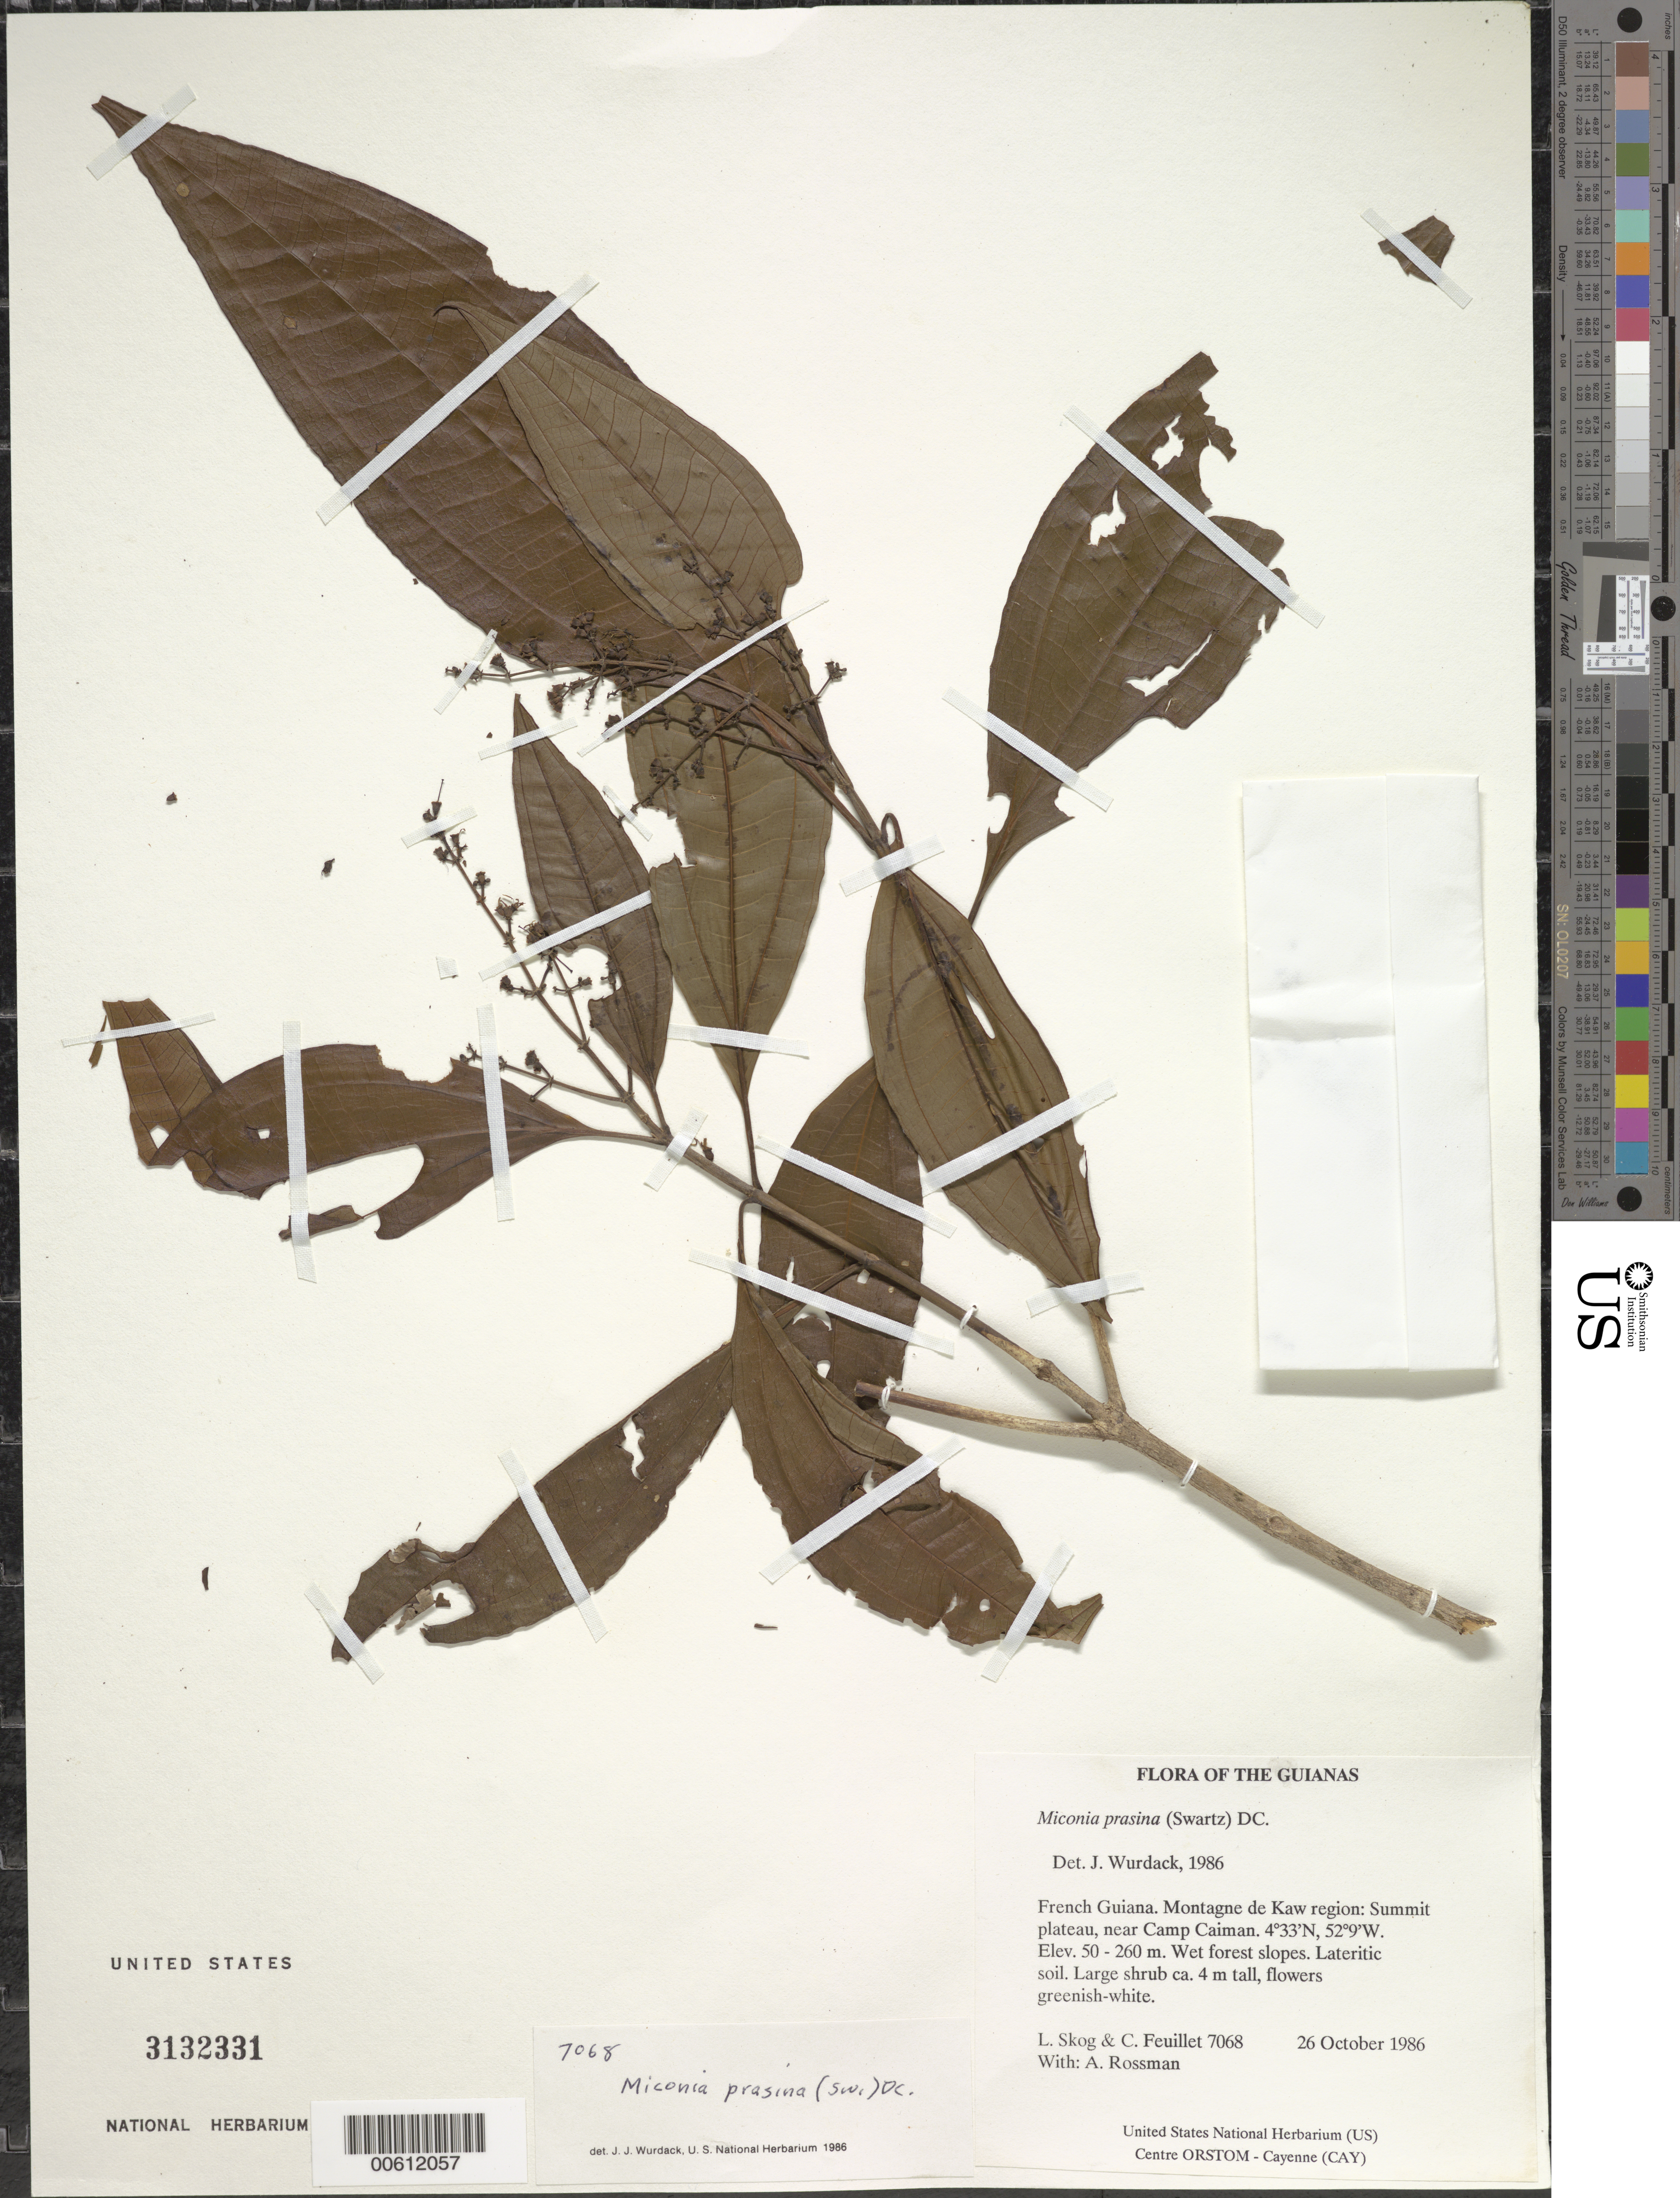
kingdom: Plantae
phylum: Tracheophyta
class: Magnoliopsida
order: Myrtales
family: Melastomataceae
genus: Miconia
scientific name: Miconia prasina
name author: (Sw.) DC.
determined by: Wurdack, John J., (US), US (UNITED STATES)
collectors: L. E. Skog, C. Feuillet & A. Rossman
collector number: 7068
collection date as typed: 26 October 1986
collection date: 1986-10-26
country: French Guiana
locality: Montagne de Kaw. Summit plateau, near Camp Caiman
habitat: Wet forest slopes. Lateritic soil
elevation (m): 50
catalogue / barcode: US 3132331